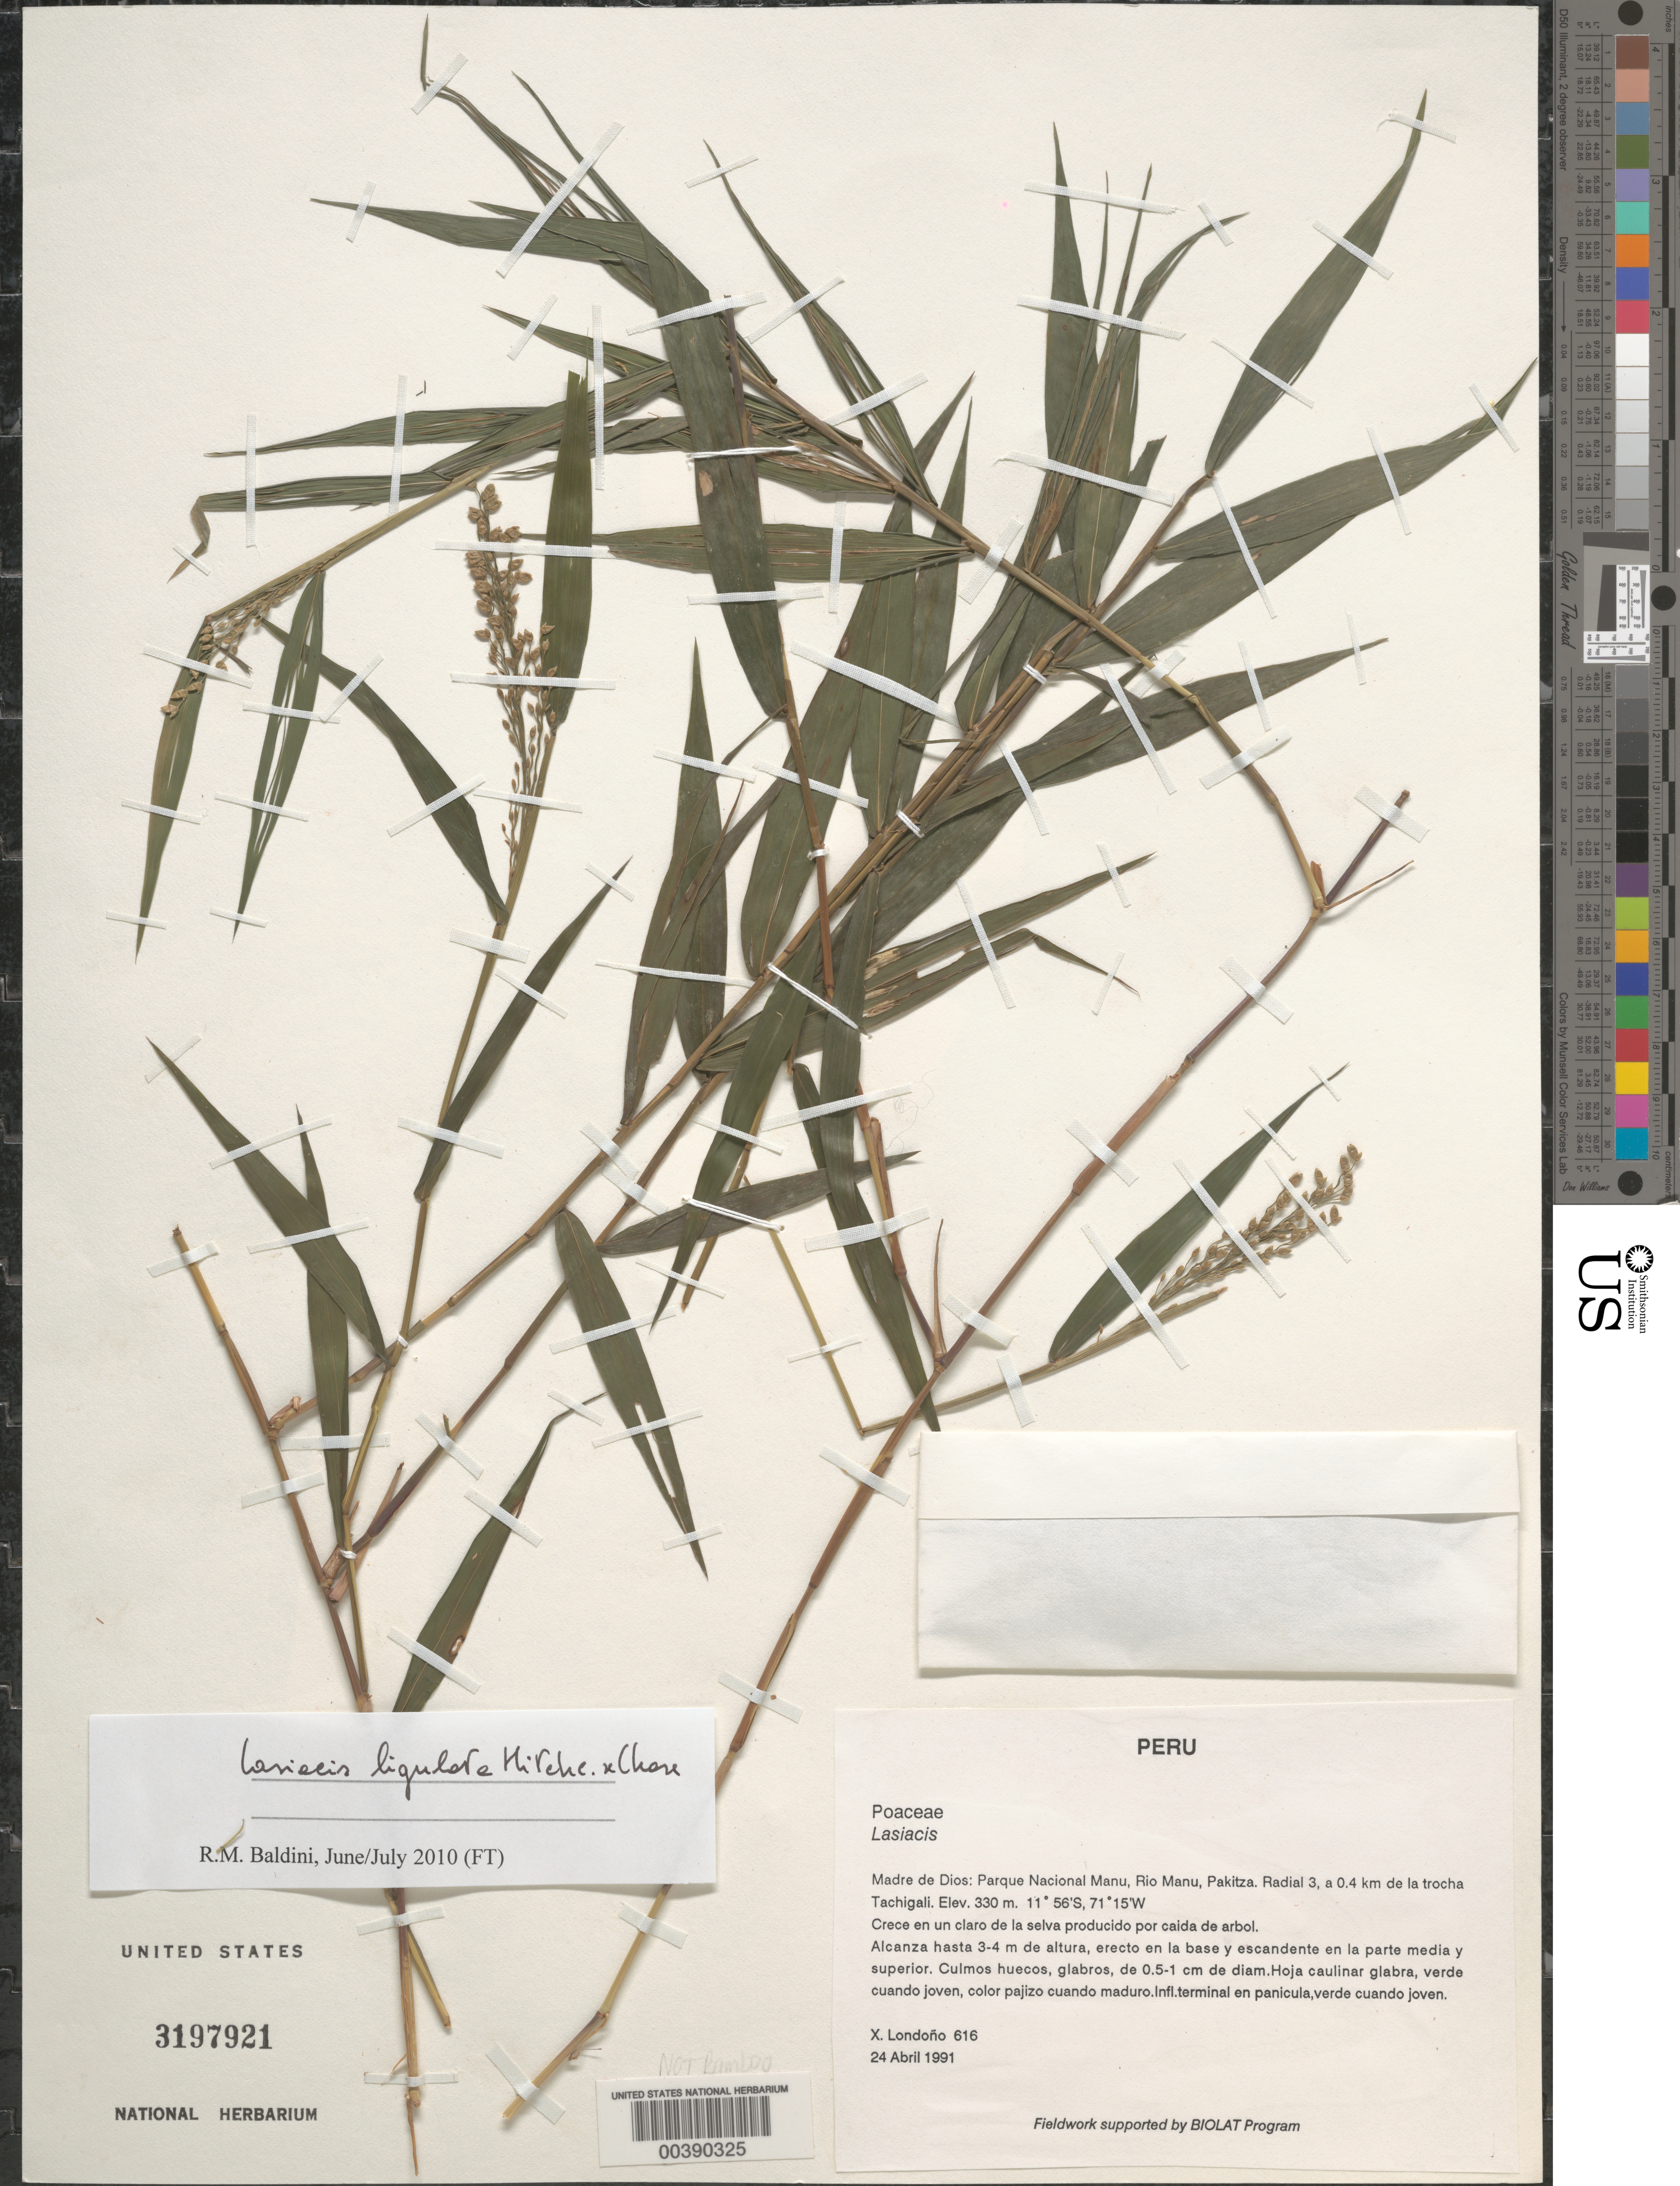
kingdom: Plantae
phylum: Tracheophyta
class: Liliopsida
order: Poales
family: Poaceae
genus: Lasiacis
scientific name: Lasiacis sp.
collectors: X. Londoño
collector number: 616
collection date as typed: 24 Apr 1991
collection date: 1991-04-24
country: Peru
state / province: Madre de Dios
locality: Parque nacional manu, rio manu, pakitza; radial 3, a 0.4 km de la trocha tachigali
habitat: Un claro de la selva producido por caida de arbol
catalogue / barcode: US 3197921